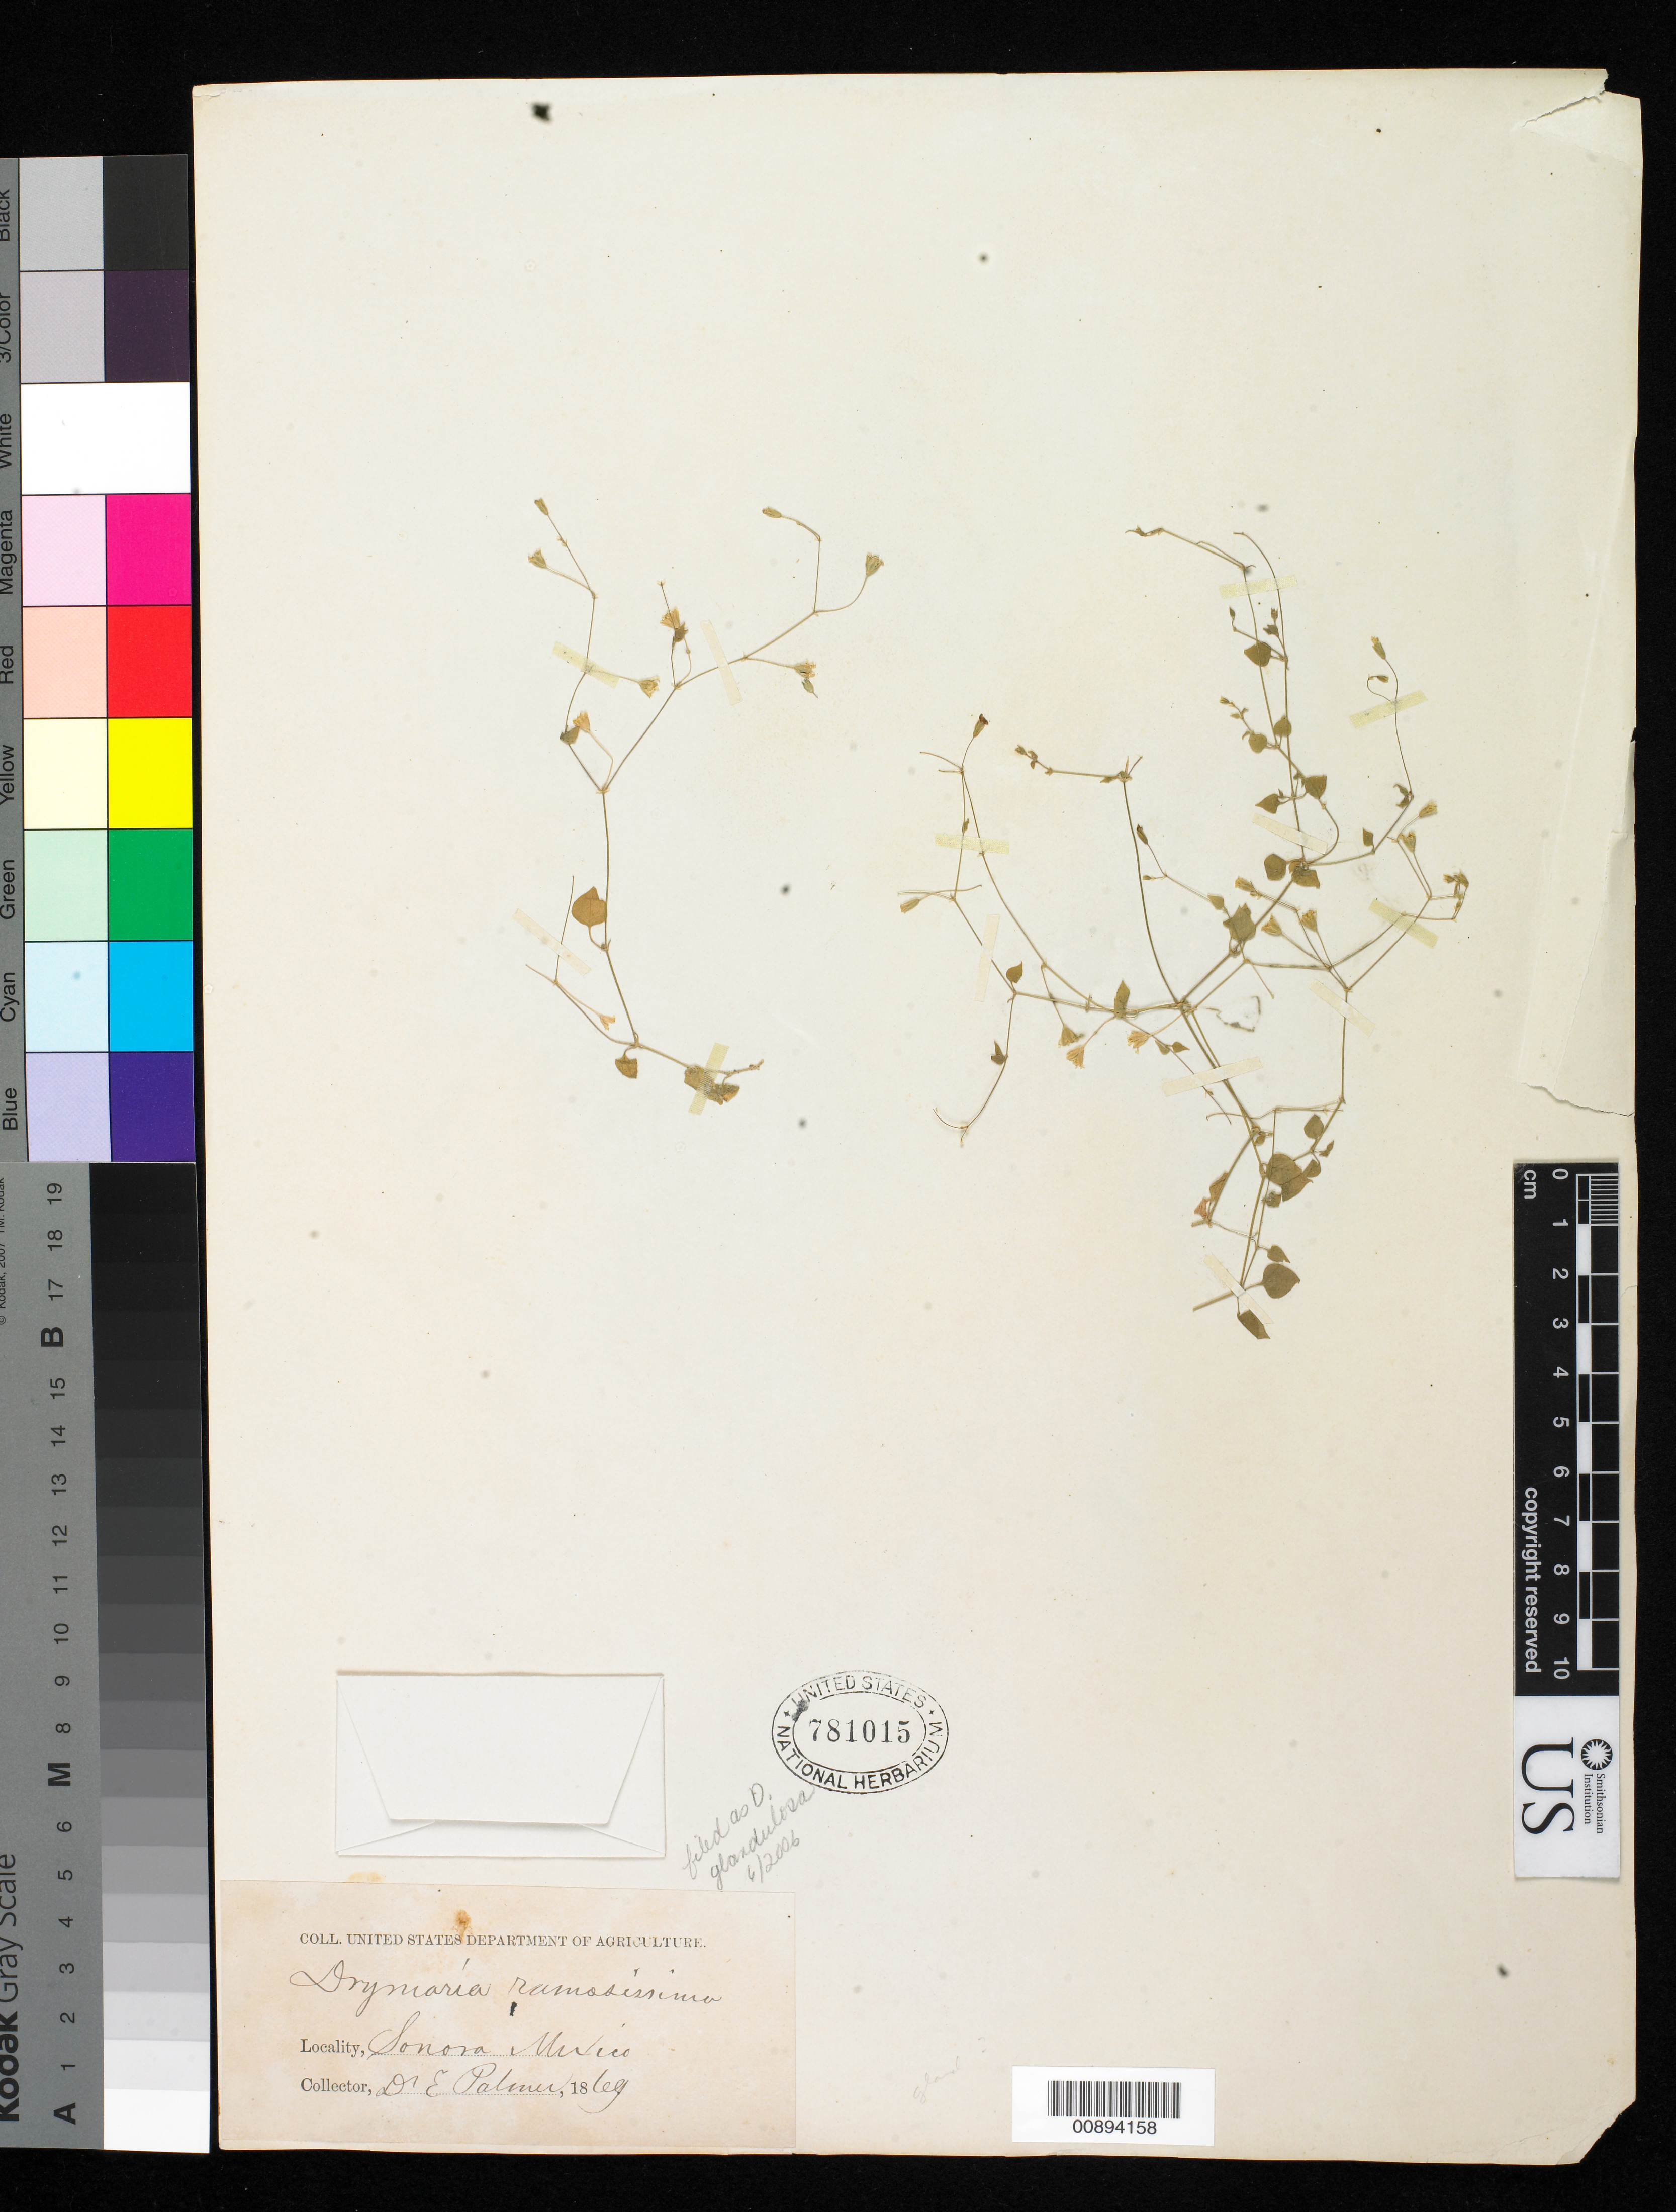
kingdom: Plantae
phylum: Tracheophyta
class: Magnoliopsida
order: Caryophyllales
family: Caryophyllaceae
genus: Drymaria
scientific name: Drymaria glandulosa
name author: Bartl.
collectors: E. Palmer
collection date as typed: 1869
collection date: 1869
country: Mexico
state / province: Sonora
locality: Sonora.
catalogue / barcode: US 781015